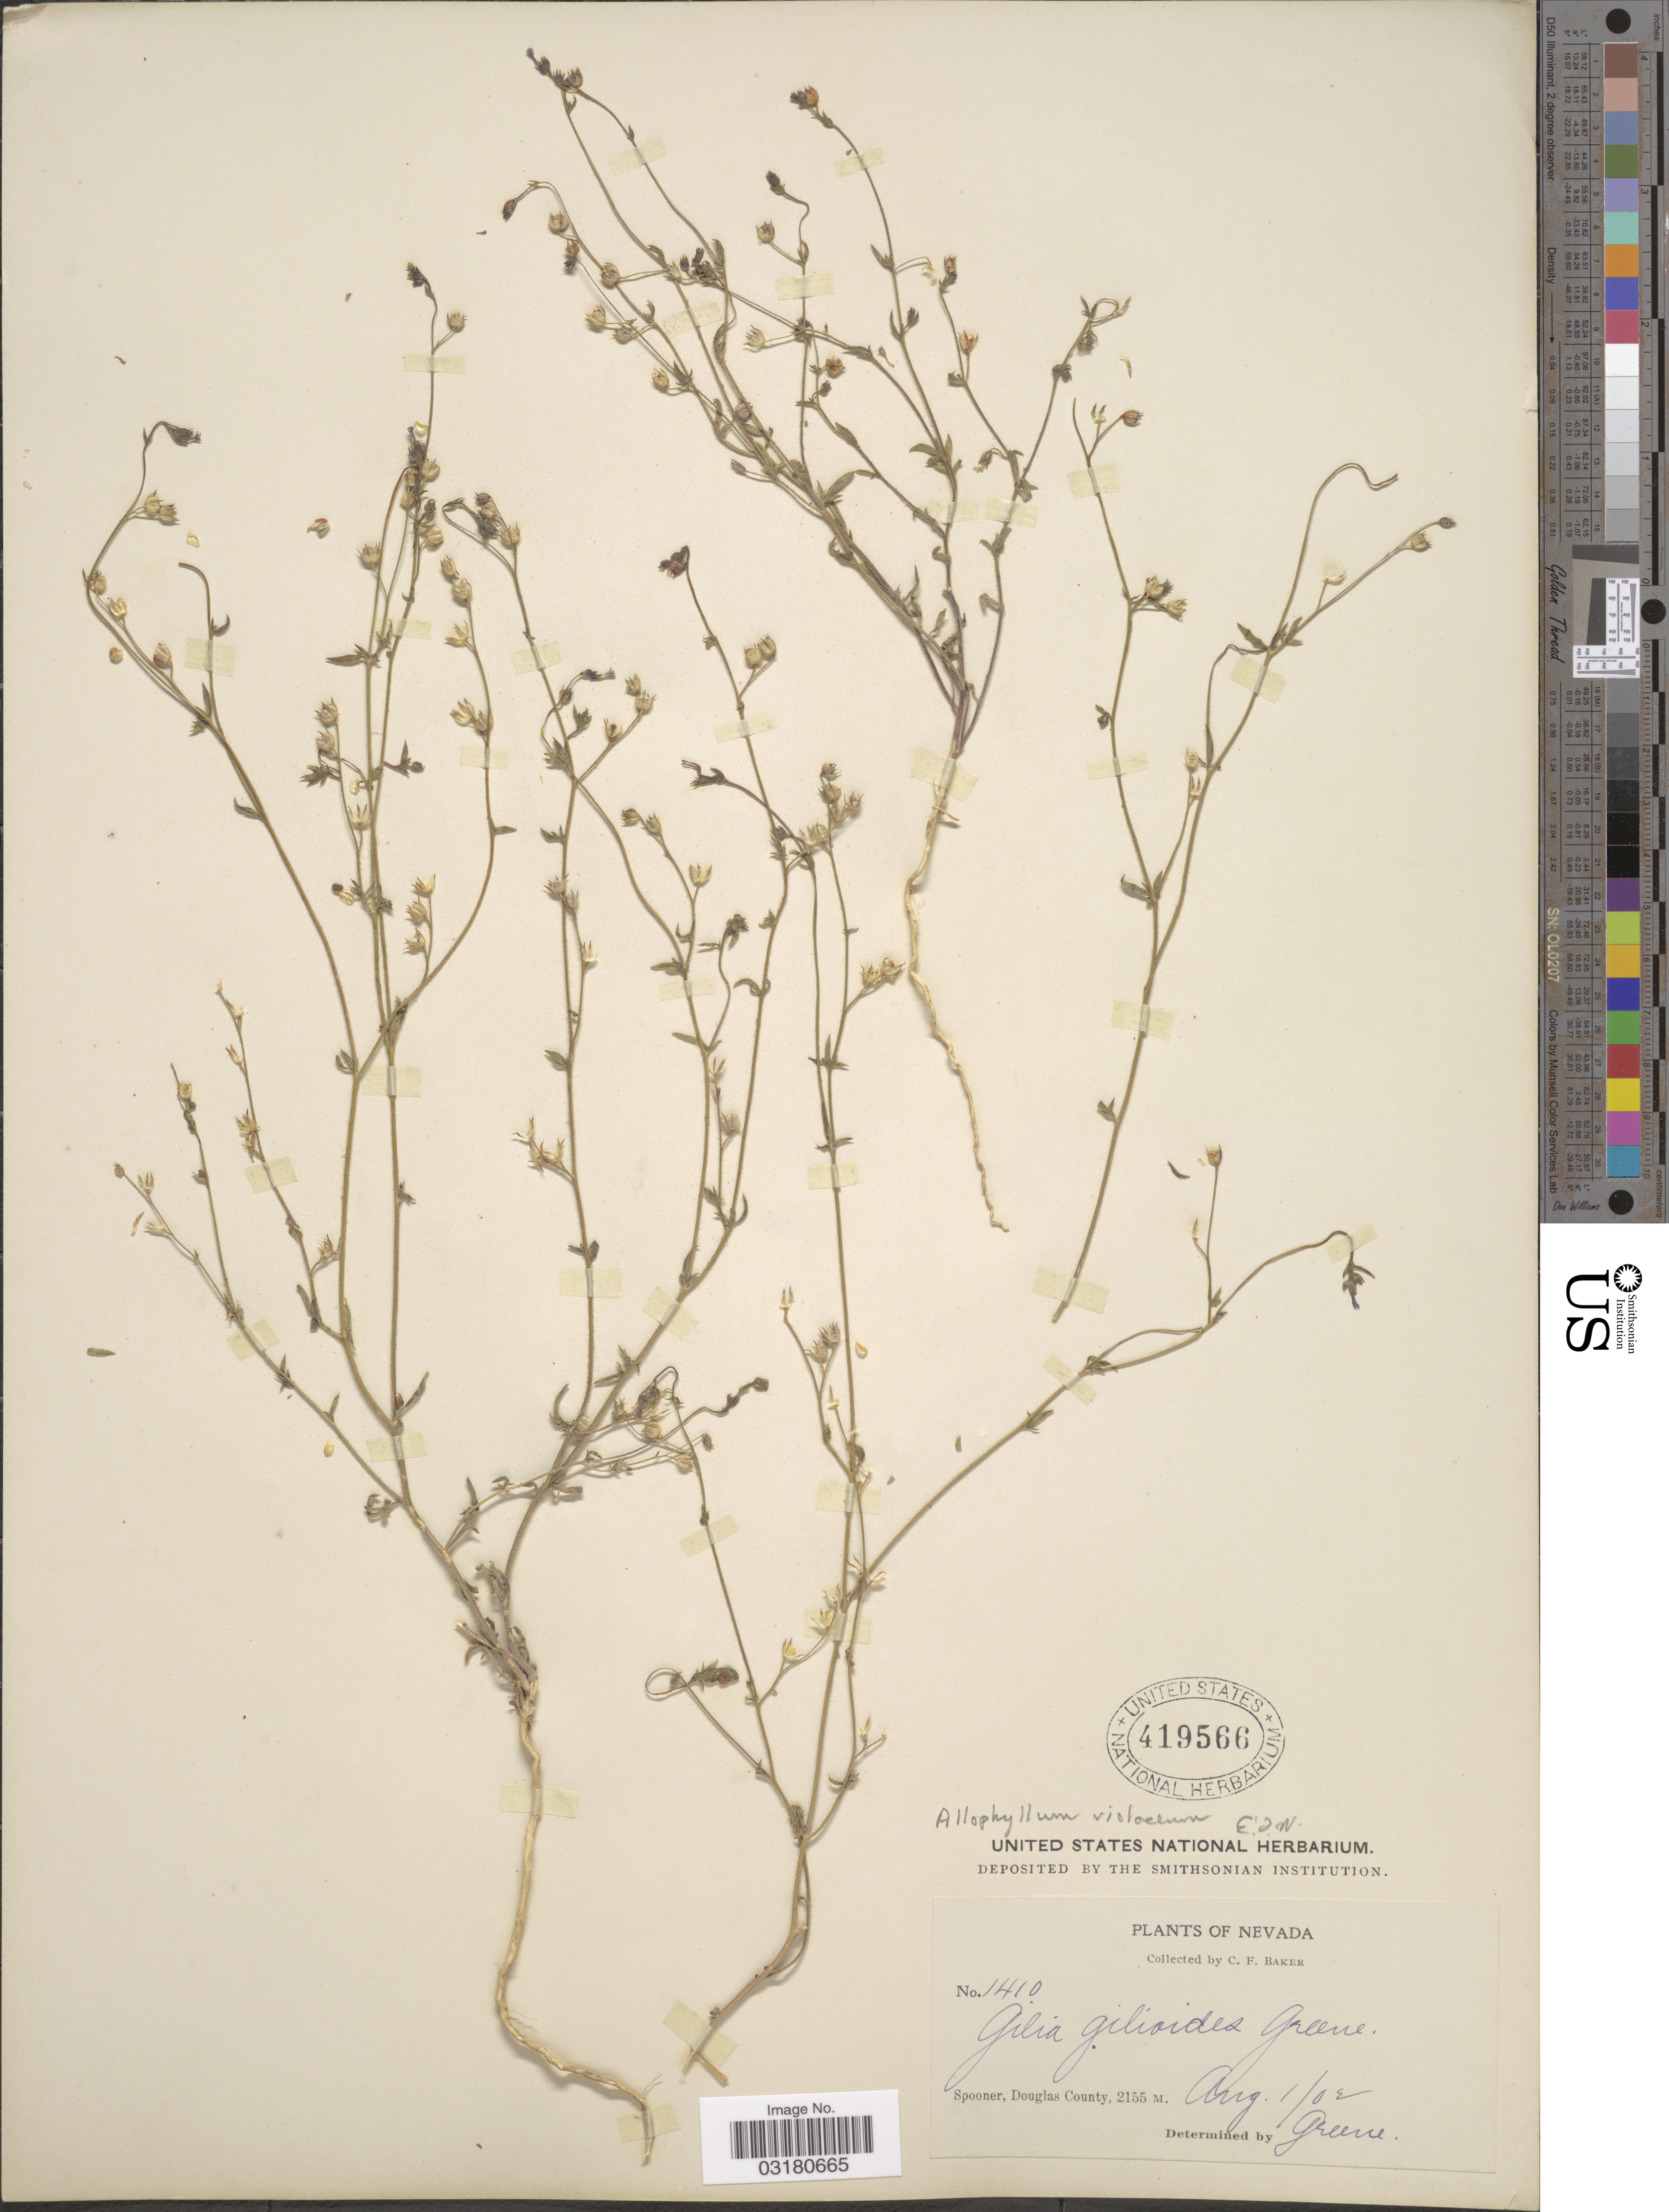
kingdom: Plantae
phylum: Tracheophyta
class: Magnoliopsida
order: Ericales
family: Polemoniaceae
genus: Allophyllum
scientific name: Allophyllum violaceum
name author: (A. Heller) A.D. Grant & V.E. Grant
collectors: C. F. Baker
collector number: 1410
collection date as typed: Transcribed d/m/y: 1/8/2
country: United States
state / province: Nevada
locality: Spooner, Douglas County.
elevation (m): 2155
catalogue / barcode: US 419566